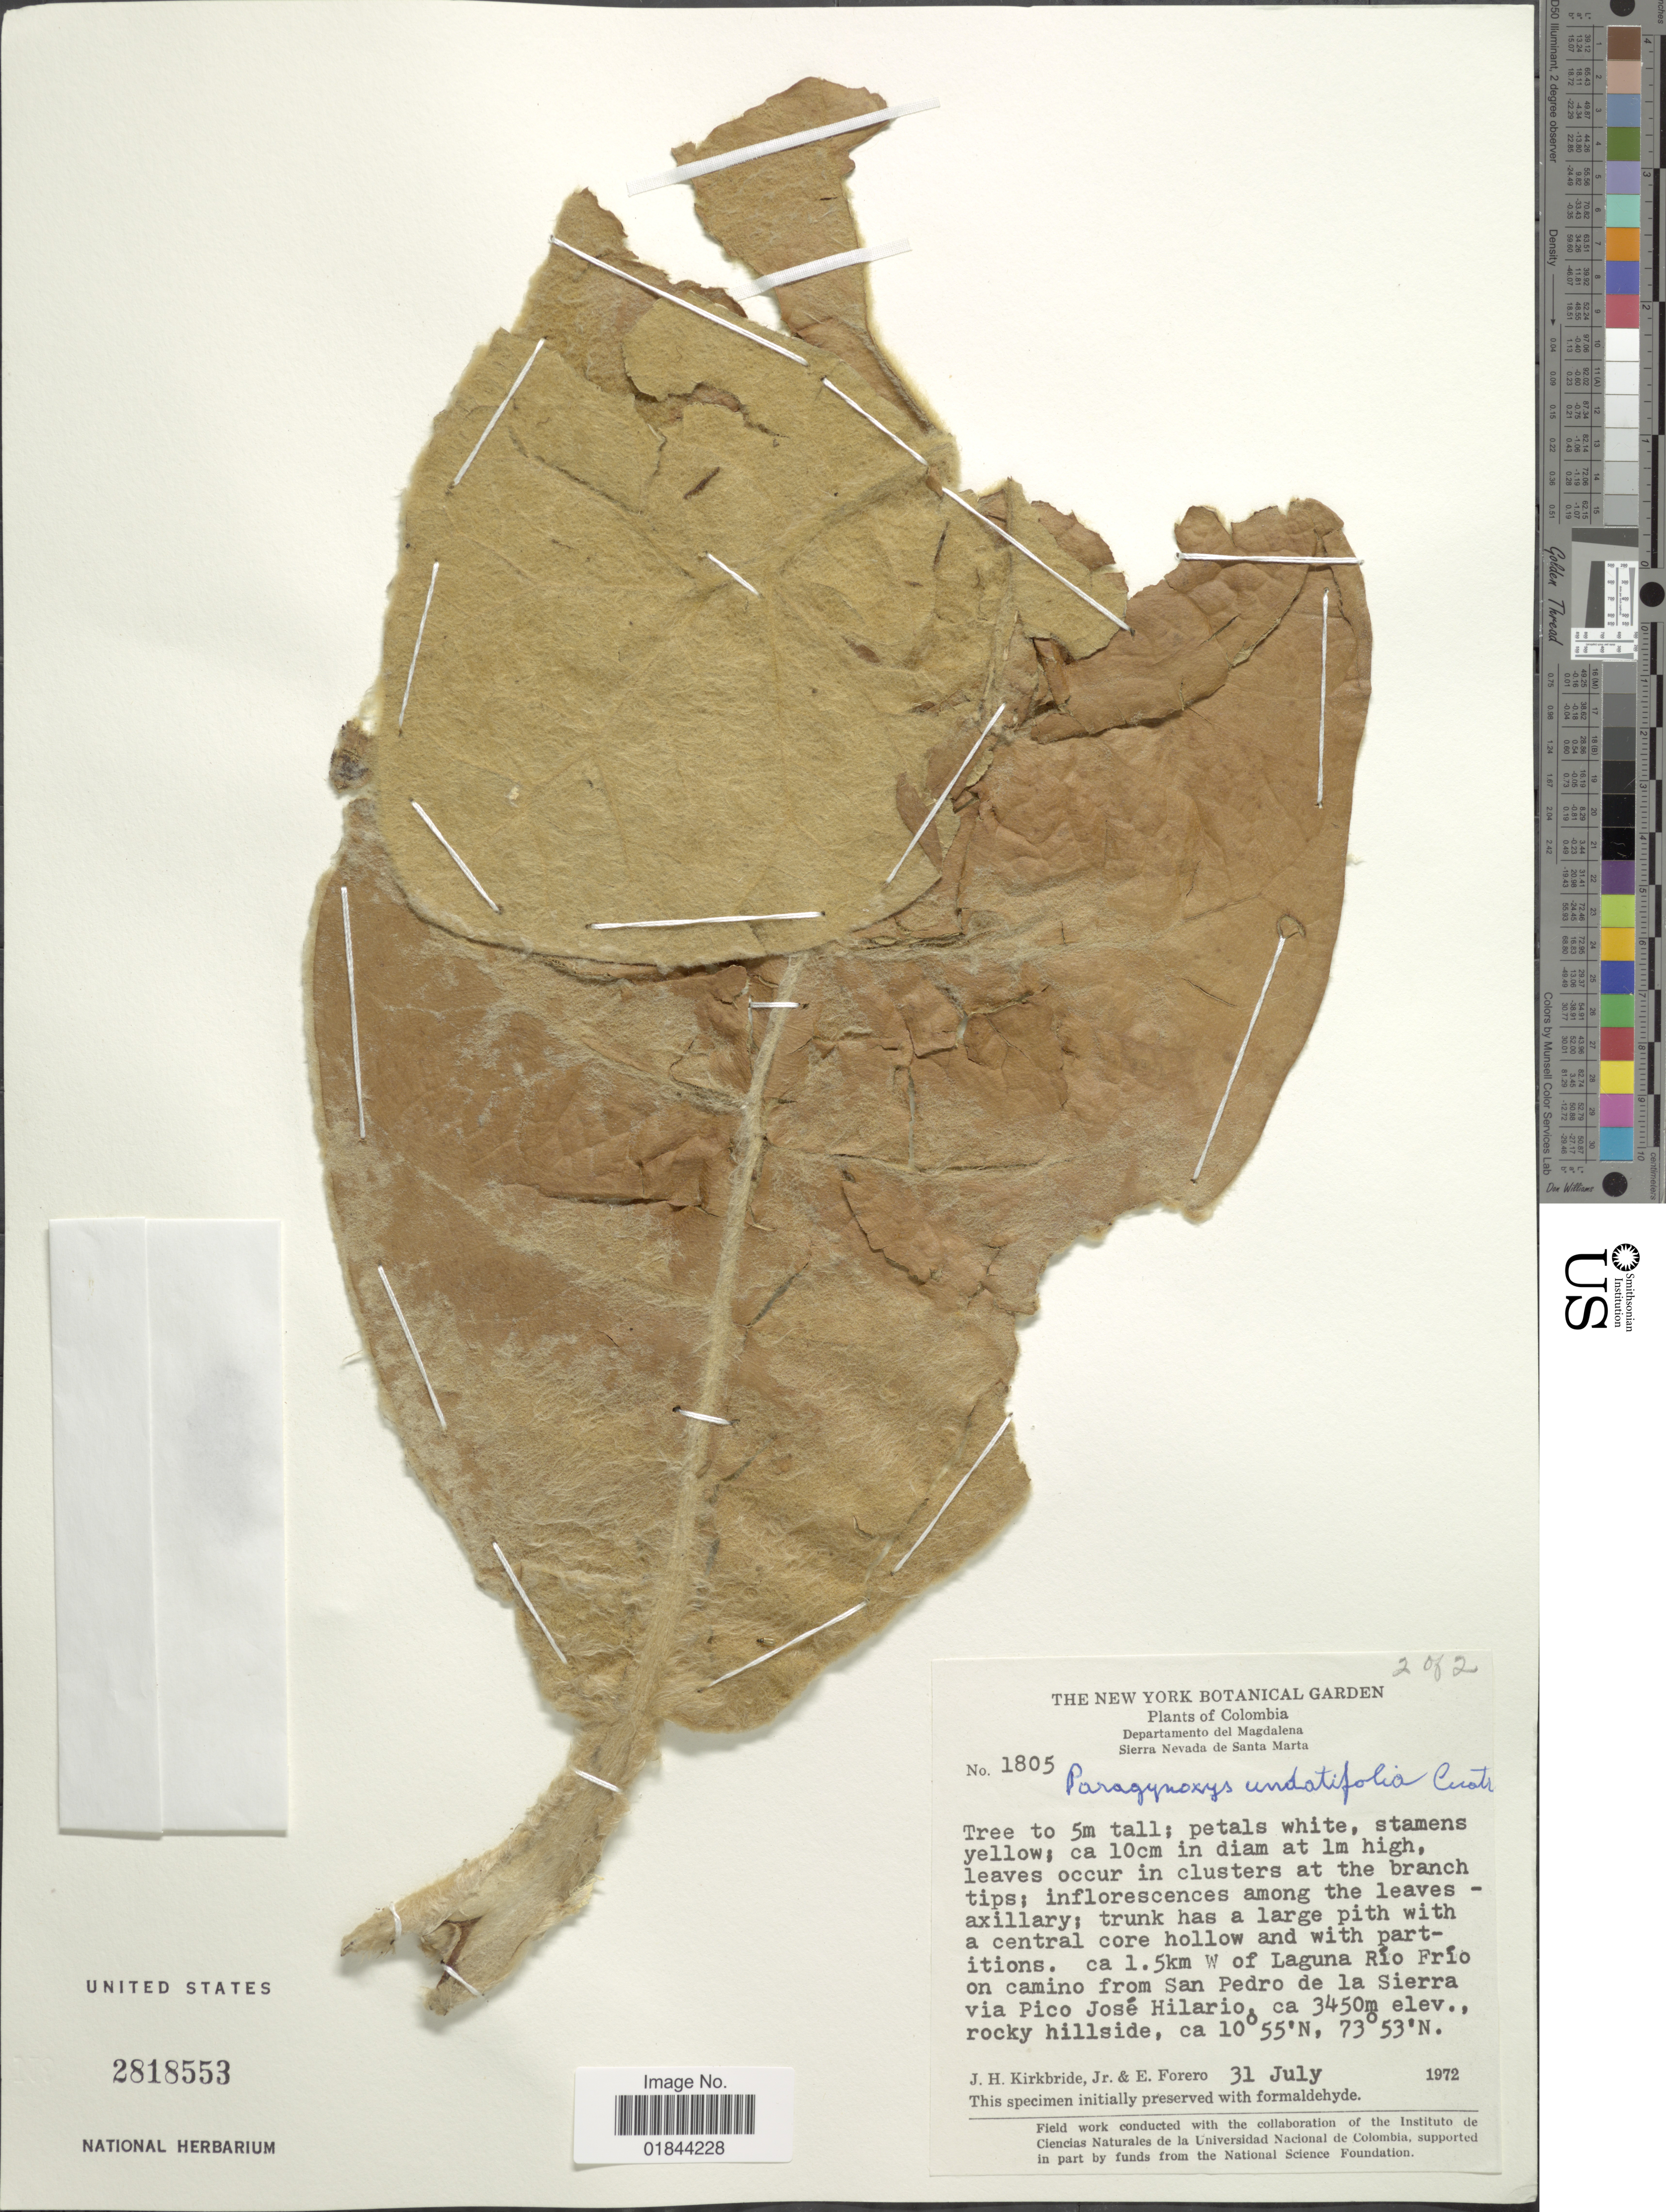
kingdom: Plantae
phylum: Tracheophyta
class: Magnoliopsida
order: Asterales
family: Asteraceae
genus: Paragynoxys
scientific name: Paragynoxys undatifolia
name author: Cuatrec.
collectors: J. H. Kirkbride & E. Forero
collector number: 1805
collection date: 1972-07-31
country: Colombia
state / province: Magdalena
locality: Sierra Nevada de Santa Marta: ca. 1.5 km W of Laguna Rio Frio on camino from San Pedro de la Sierra via Pico Jose Hilario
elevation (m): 3450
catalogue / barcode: US 2818553